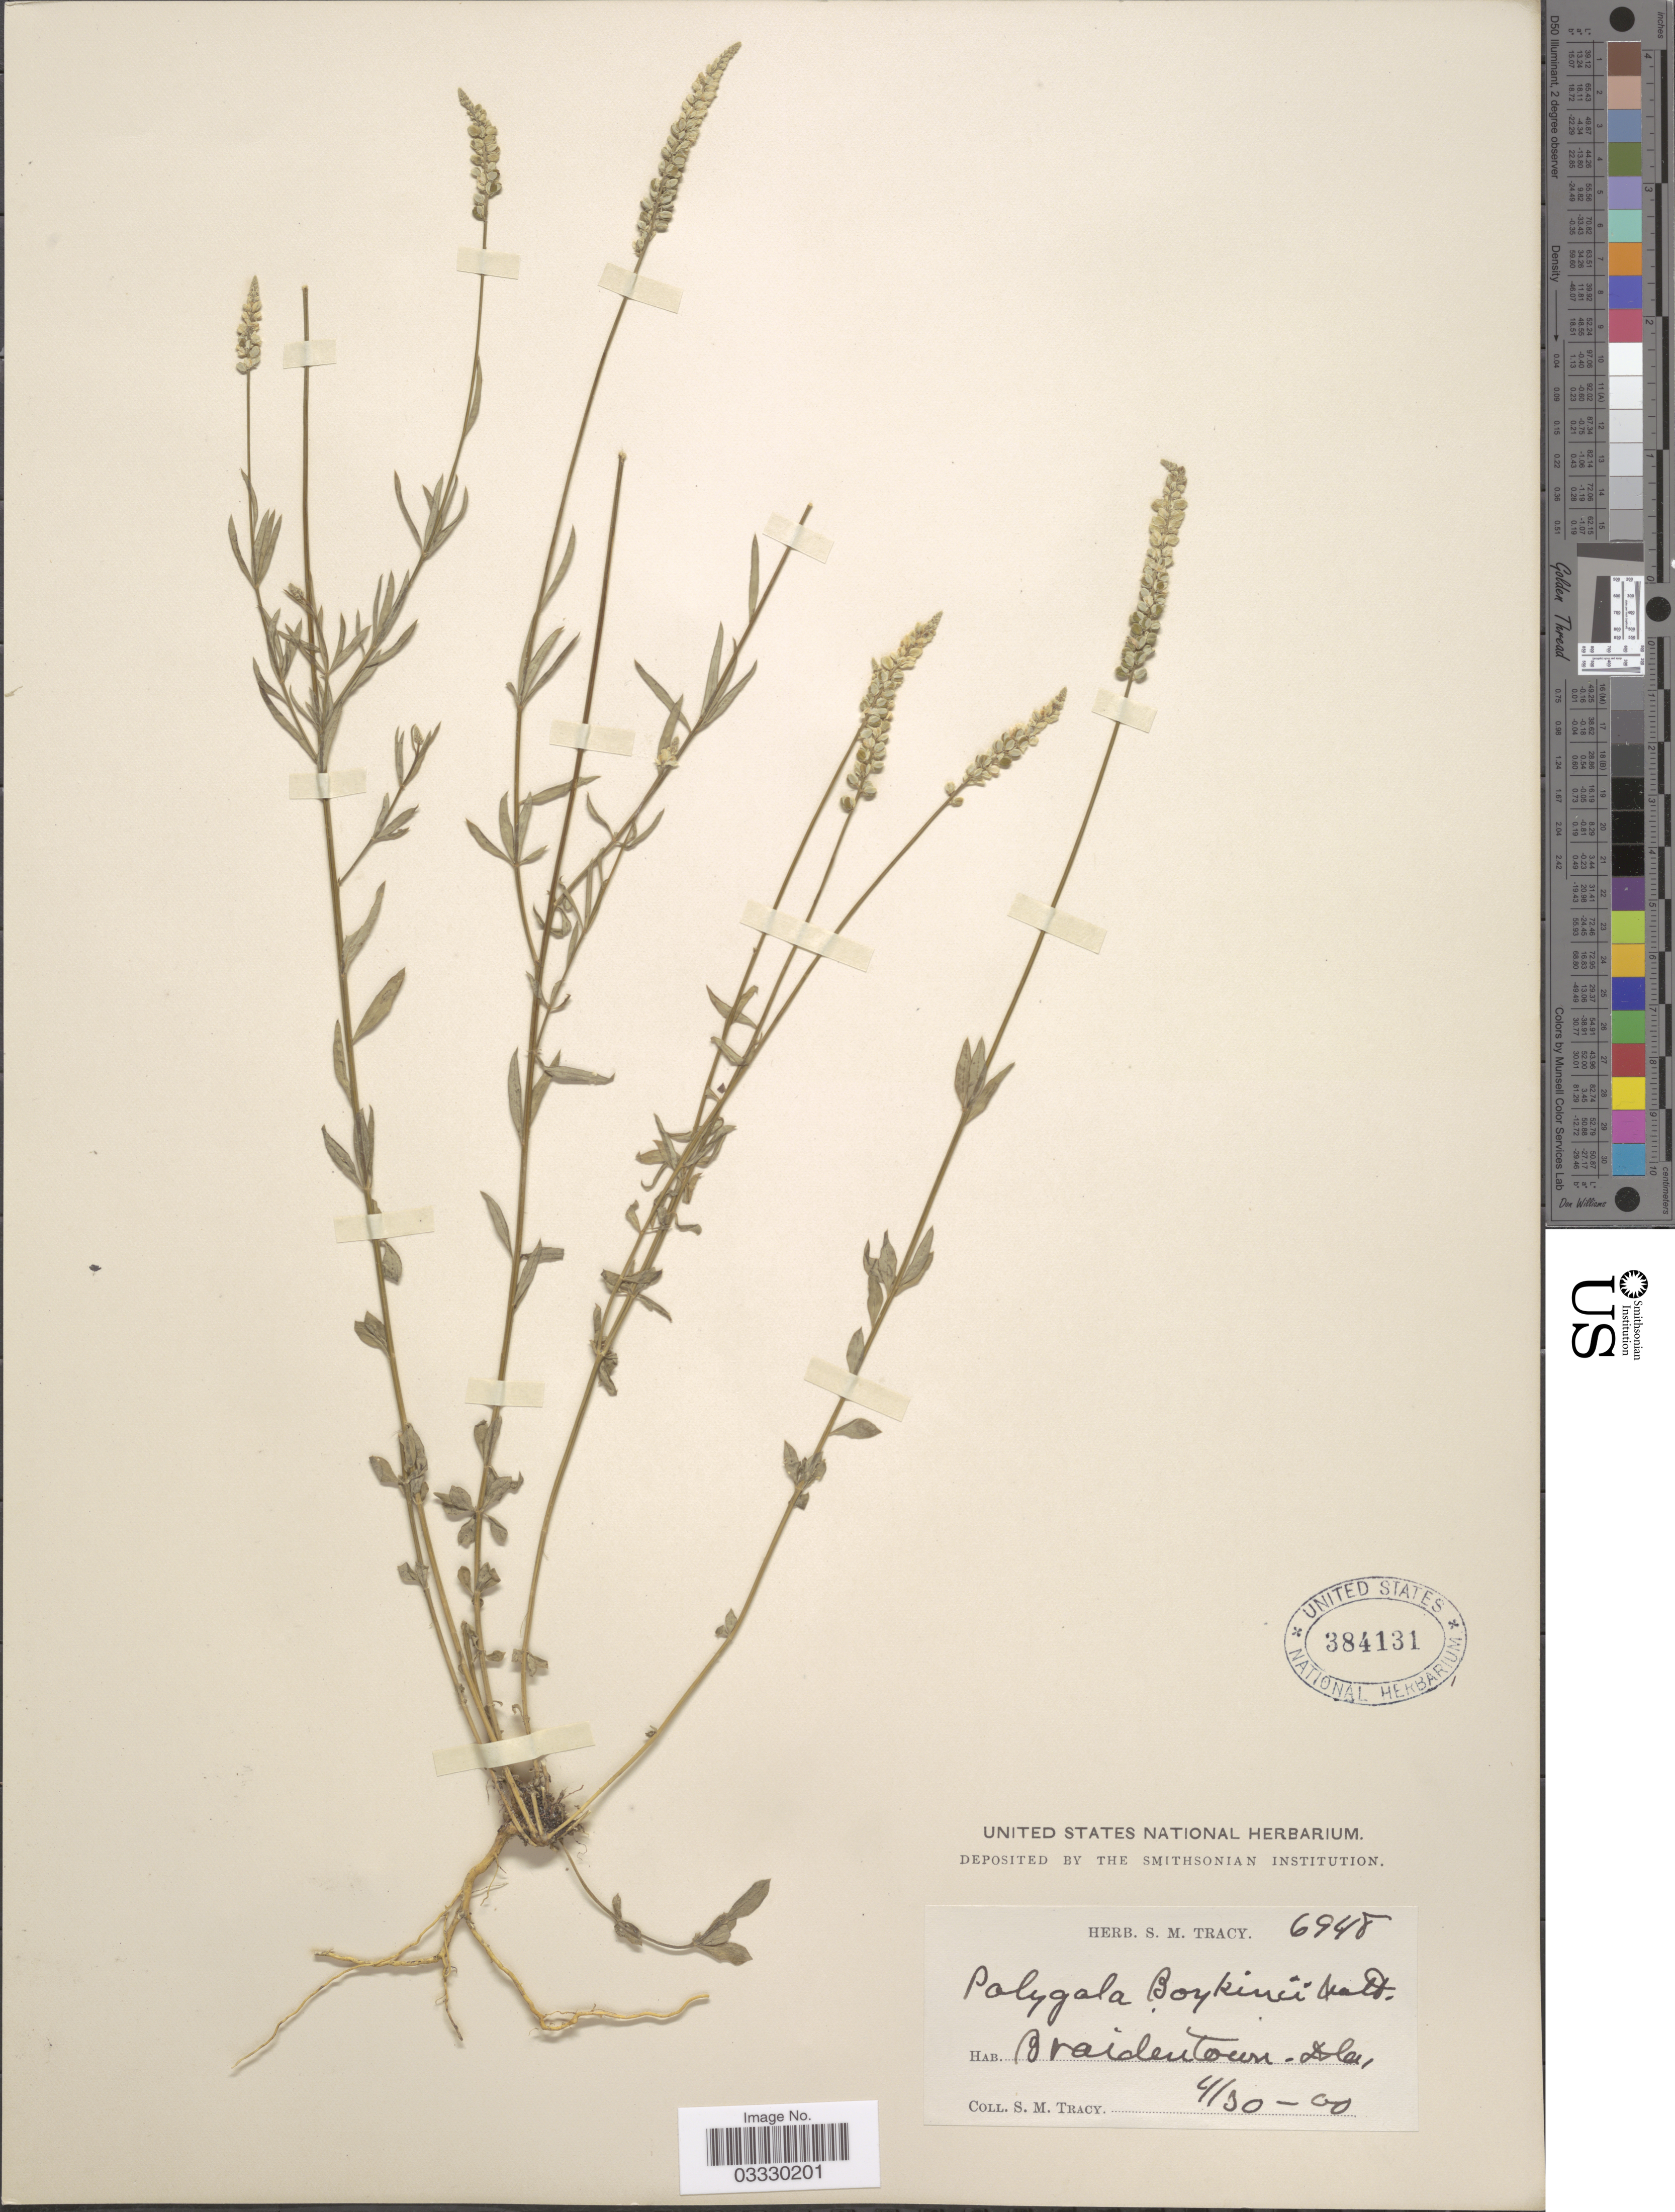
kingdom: Plantae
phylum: Tracheophyta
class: Magnoliopsida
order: Fabales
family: Polygalaceae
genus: Polygala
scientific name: Polygala boykinii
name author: Nutt.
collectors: S. M. Tracy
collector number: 6948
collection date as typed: Transcribed d/m/y: 30/4/0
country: United States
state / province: Florida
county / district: Manatee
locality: Braidentown (present day: Bradenton) Fla.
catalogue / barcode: US 384131